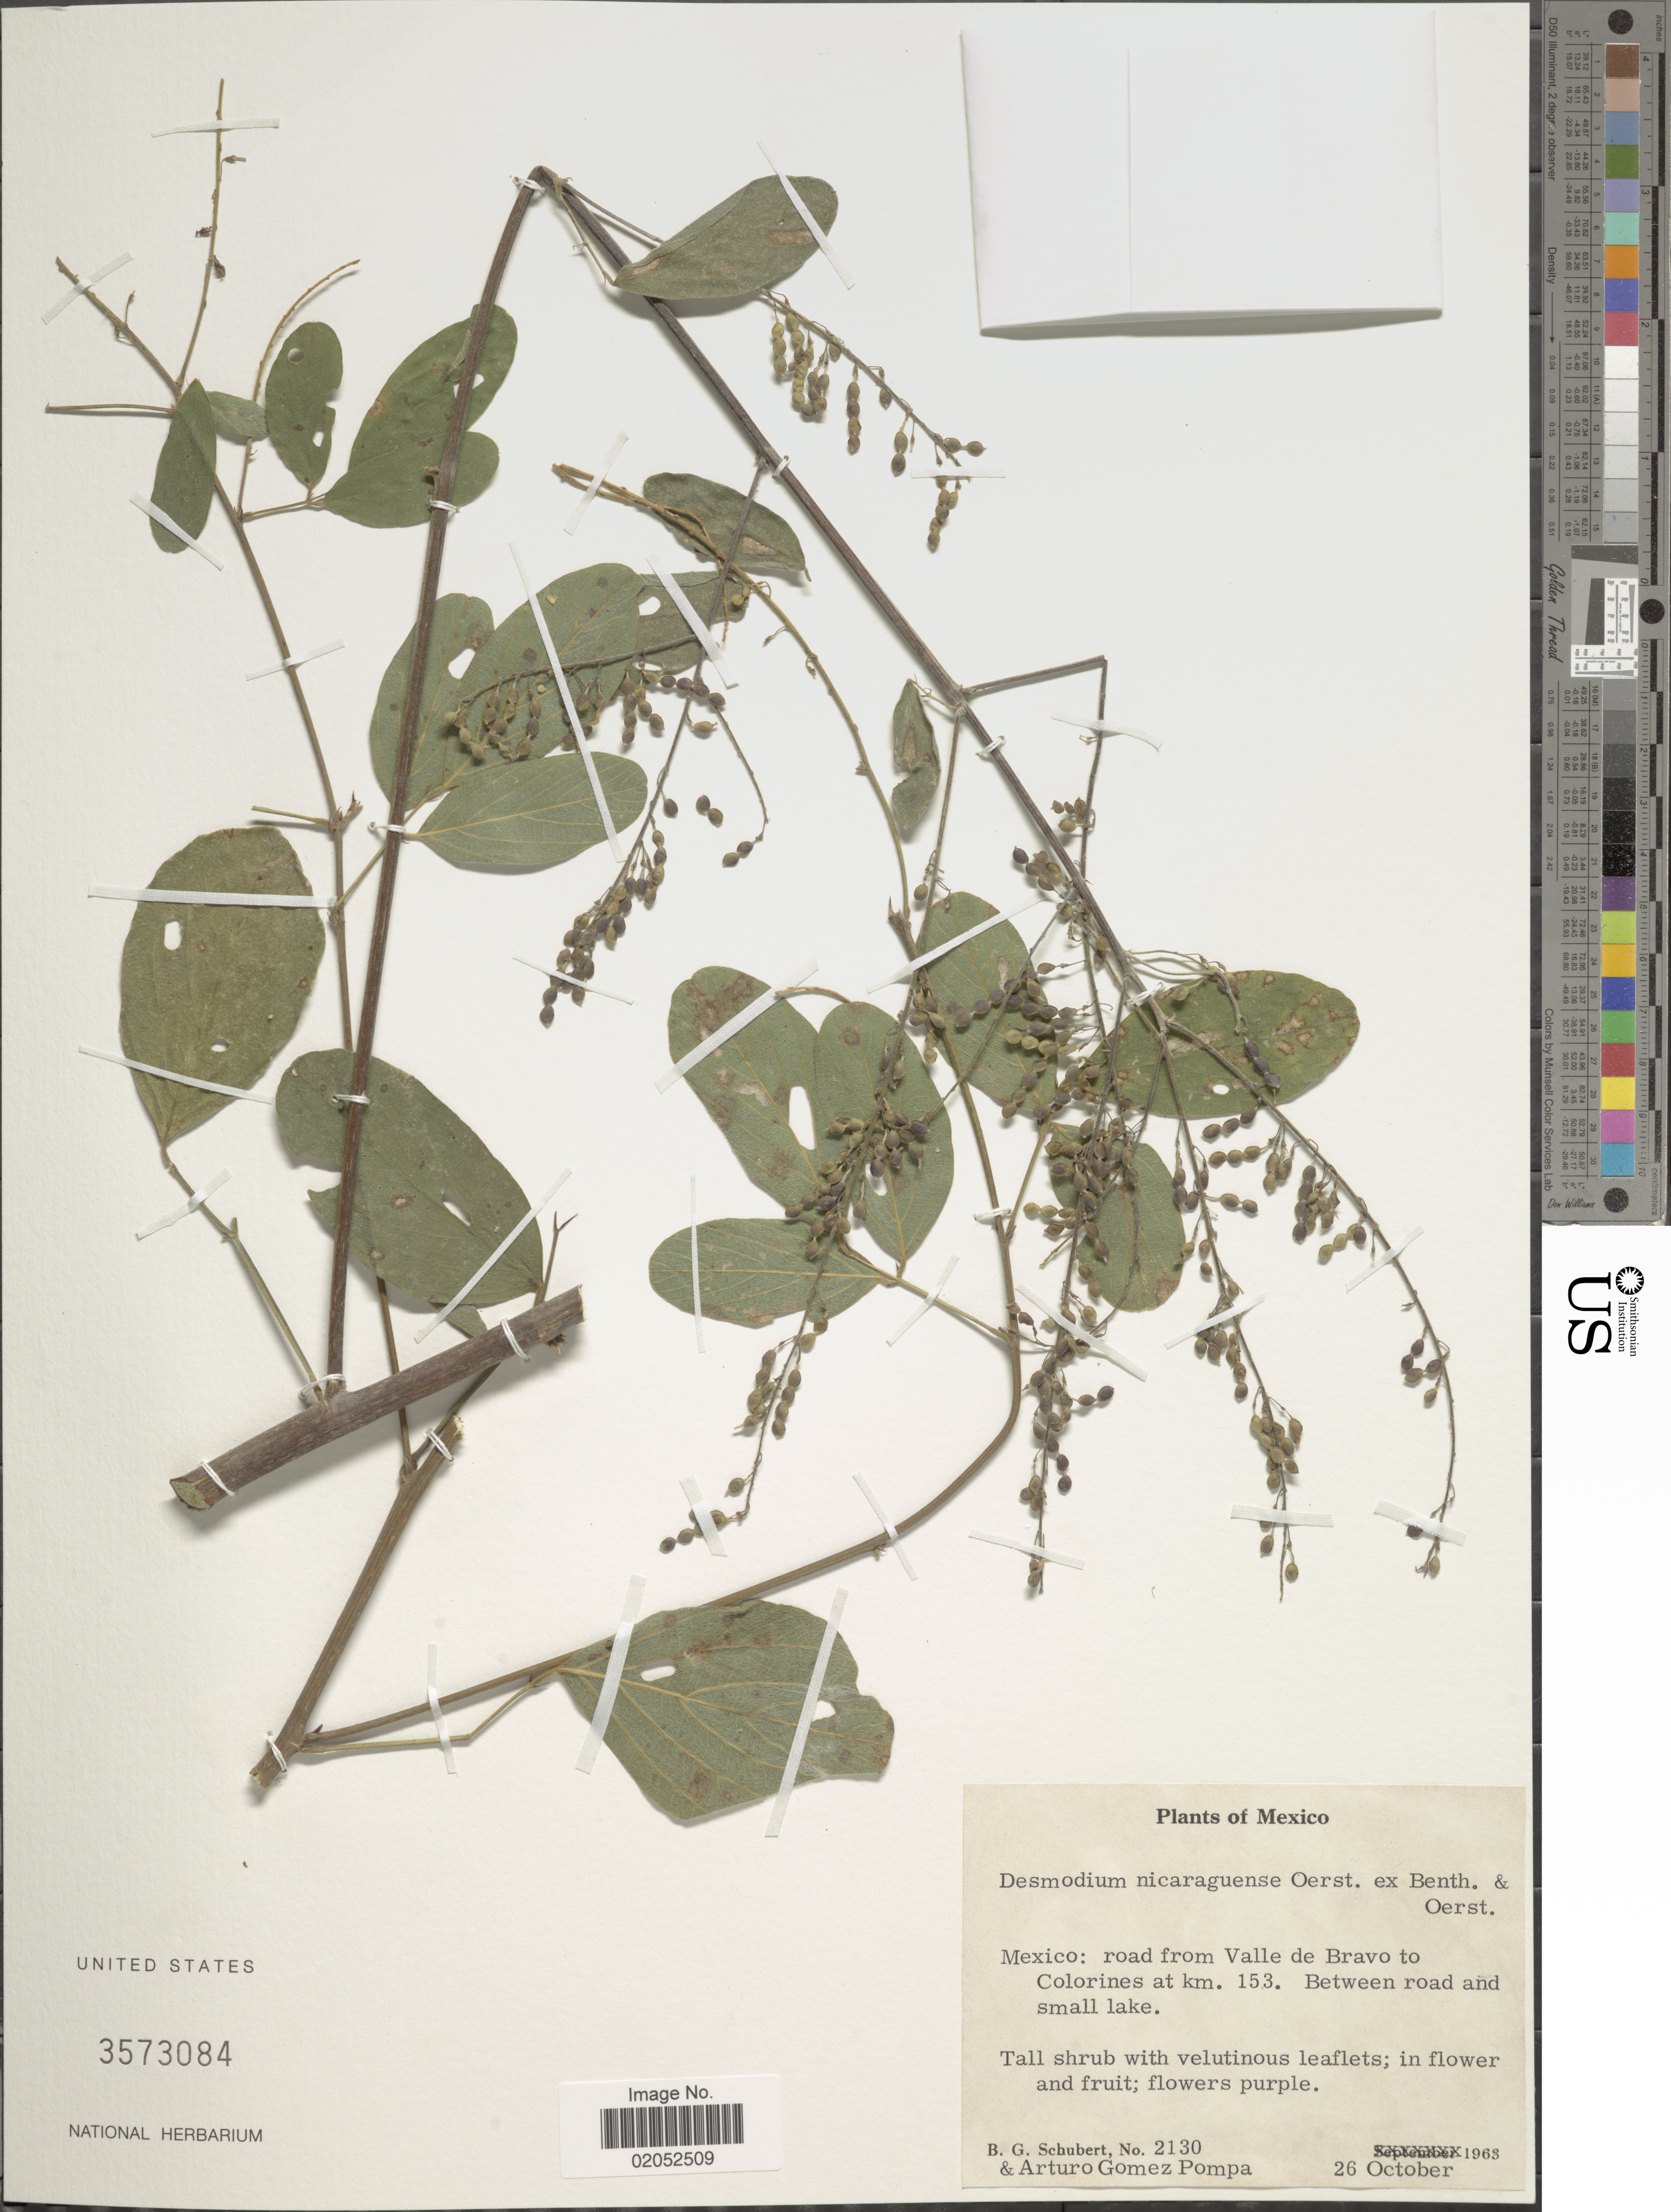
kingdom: Plantae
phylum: Tracheophyta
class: Magnoliopsida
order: Fabales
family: Fabaceae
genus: Desmodium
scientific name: Desmodium nicaraguense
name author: Oerst.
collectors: B. Schubert & A. Gómez Pompa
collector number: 2130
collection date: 1963-10-26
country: Mexico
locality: Mexico: road from Valle de Bravo to Colorines at km 153. Between road and small lake.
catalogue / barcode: US 3573084